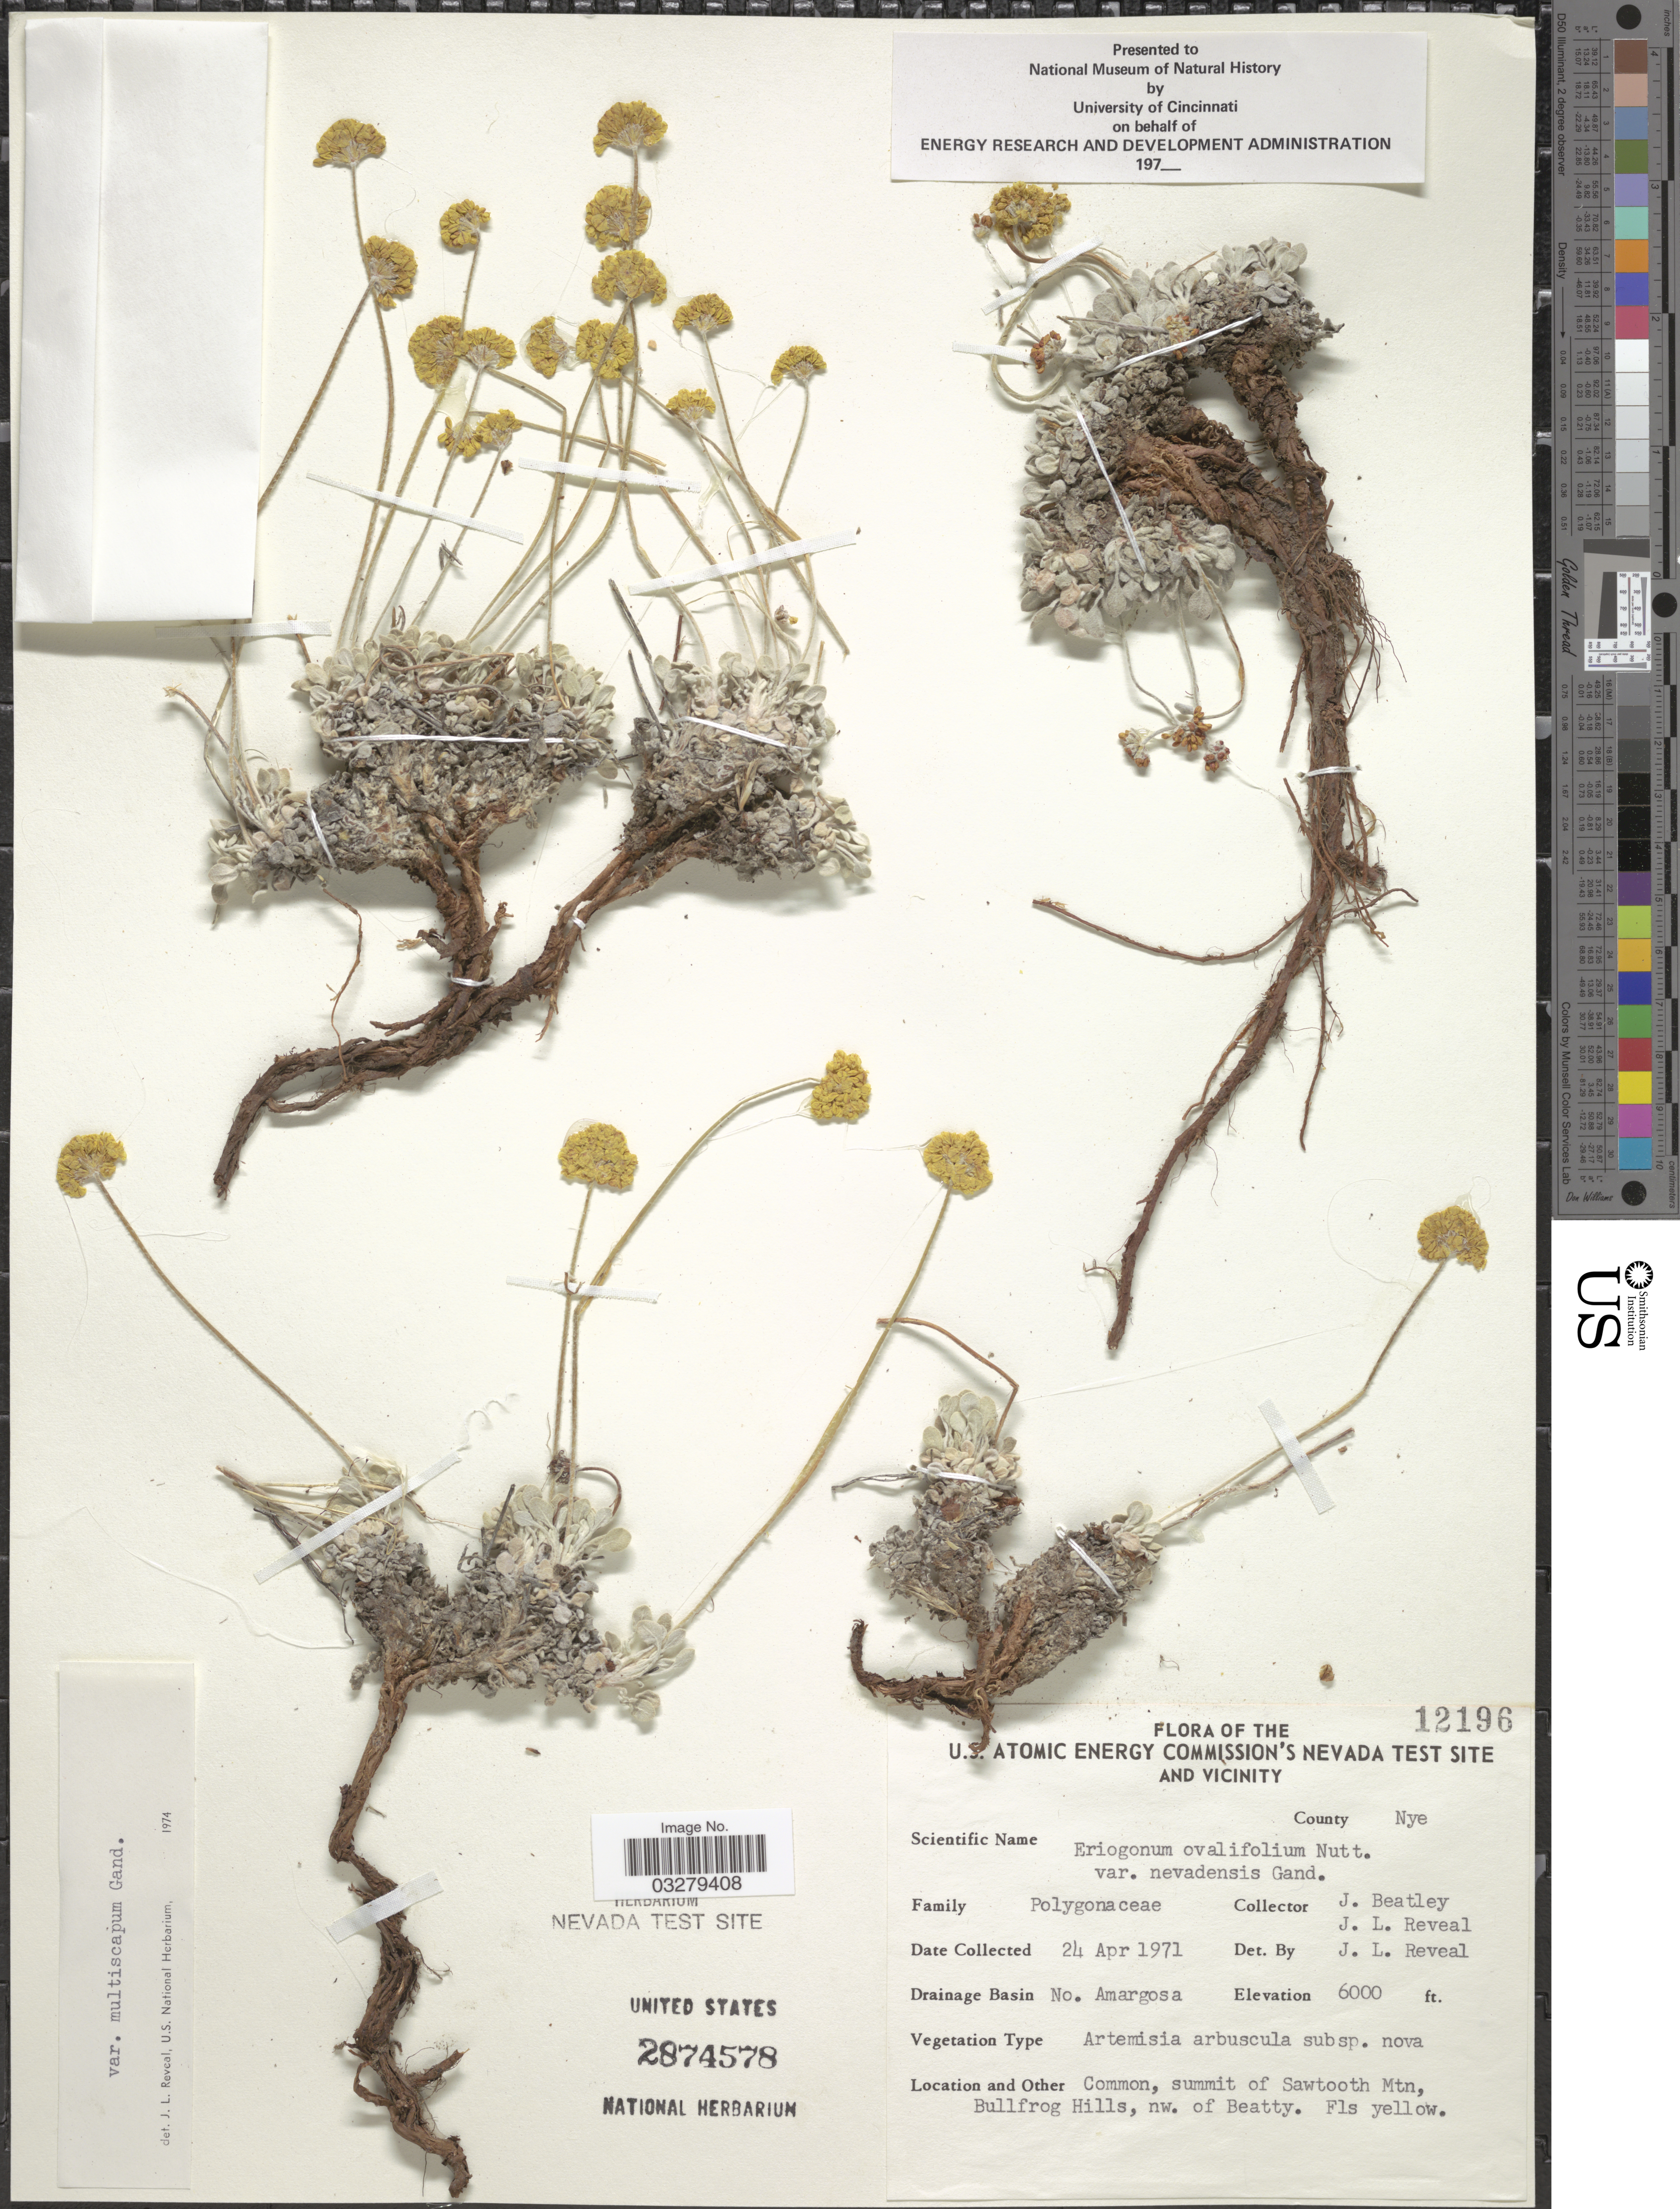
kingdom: Plantae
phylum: Tracheophyta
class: Magnoliopsida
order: Caryophyllales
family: Polygonaceae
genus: Eriogonum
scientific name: Eriogonum ovalifolium var. multiscapum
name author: Gand.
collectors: J. C. Beatley & J. L. Reveal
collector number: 12196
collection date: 1971-04-24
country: United States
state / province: Nevada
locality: U.S. Atomic Energy Commission's Nevada Test Site and vicinity, County Nye, Drainage Basin No. Amargosa, Common, summit of Sawtooth Mtn, Bullfrog Hills, nw. of Beatty.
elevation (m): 1829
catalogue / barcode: US 2874578